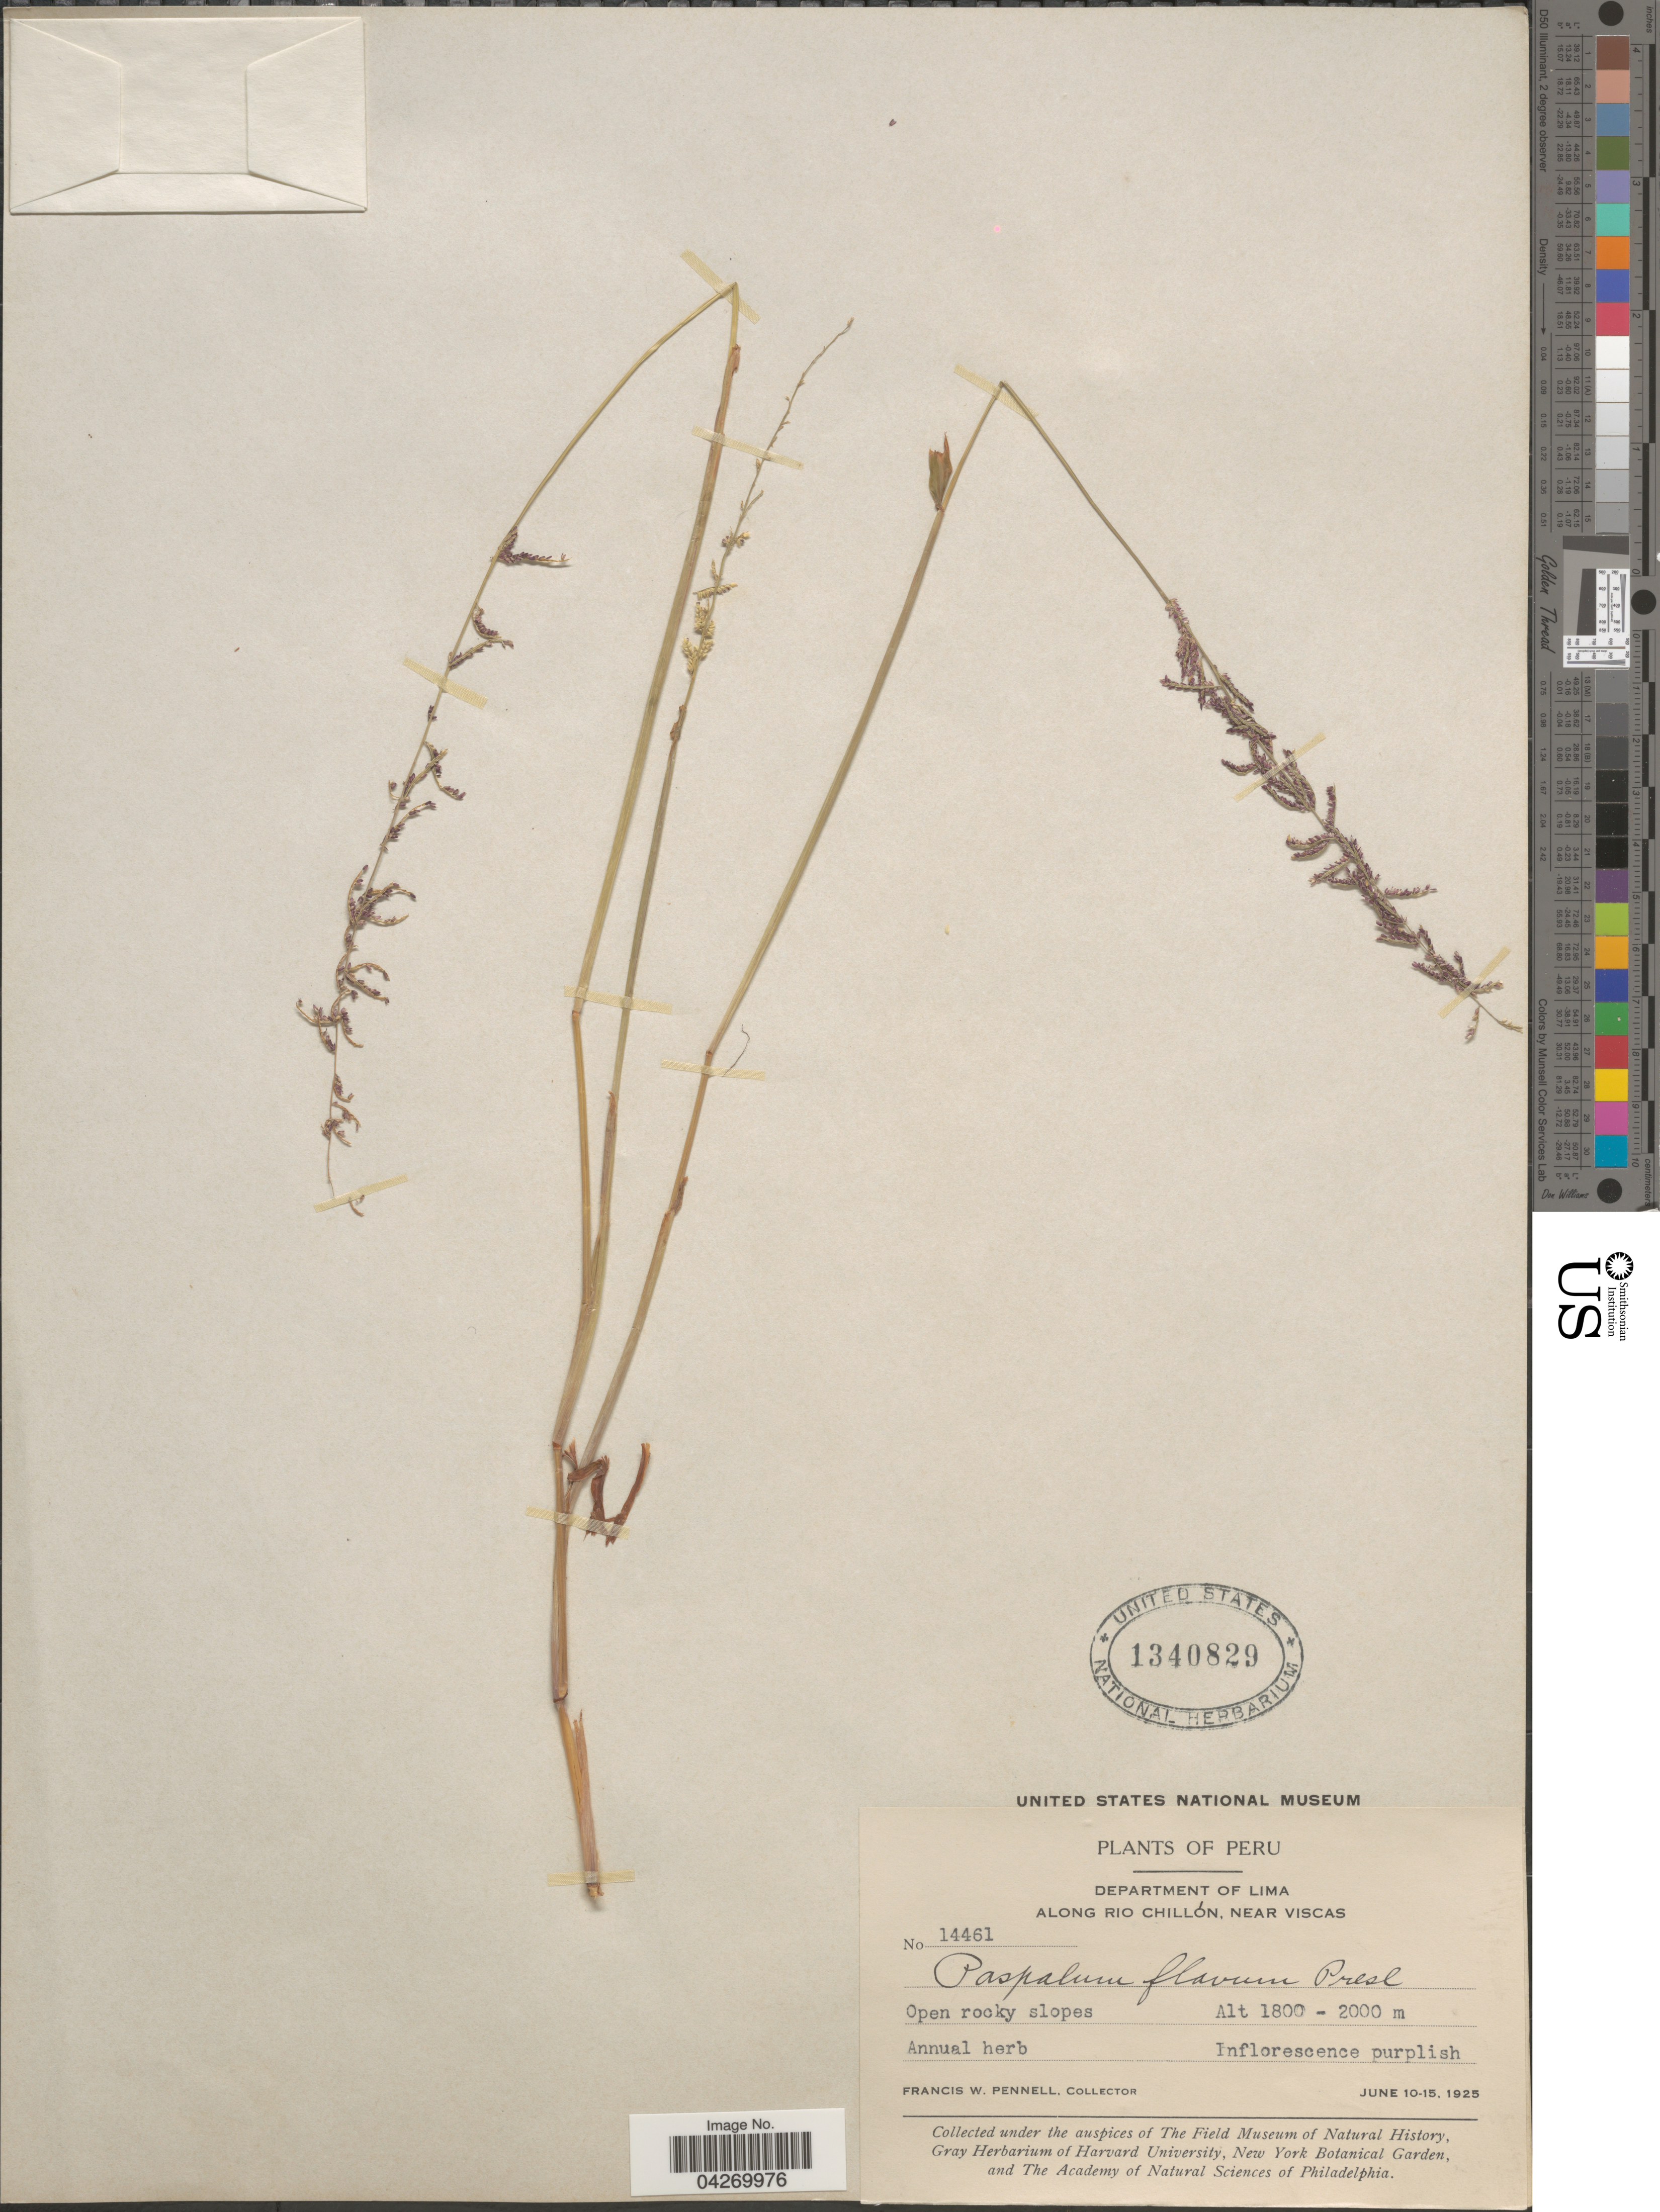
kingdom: Plantae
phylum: Tracheophyta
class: Liliopsida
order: Poales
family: Poaceae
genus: Paspalum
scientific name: Paspalum flavum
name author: J. Presl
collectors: F. W. Pennell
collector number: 14461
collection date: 1925-06-10/1925-06-15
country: Peru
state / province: Lima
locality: Department of Lima. Along Rio Chillón, near Viscas. Open rocky slopes.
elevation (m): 1800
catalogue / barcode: US 1340829